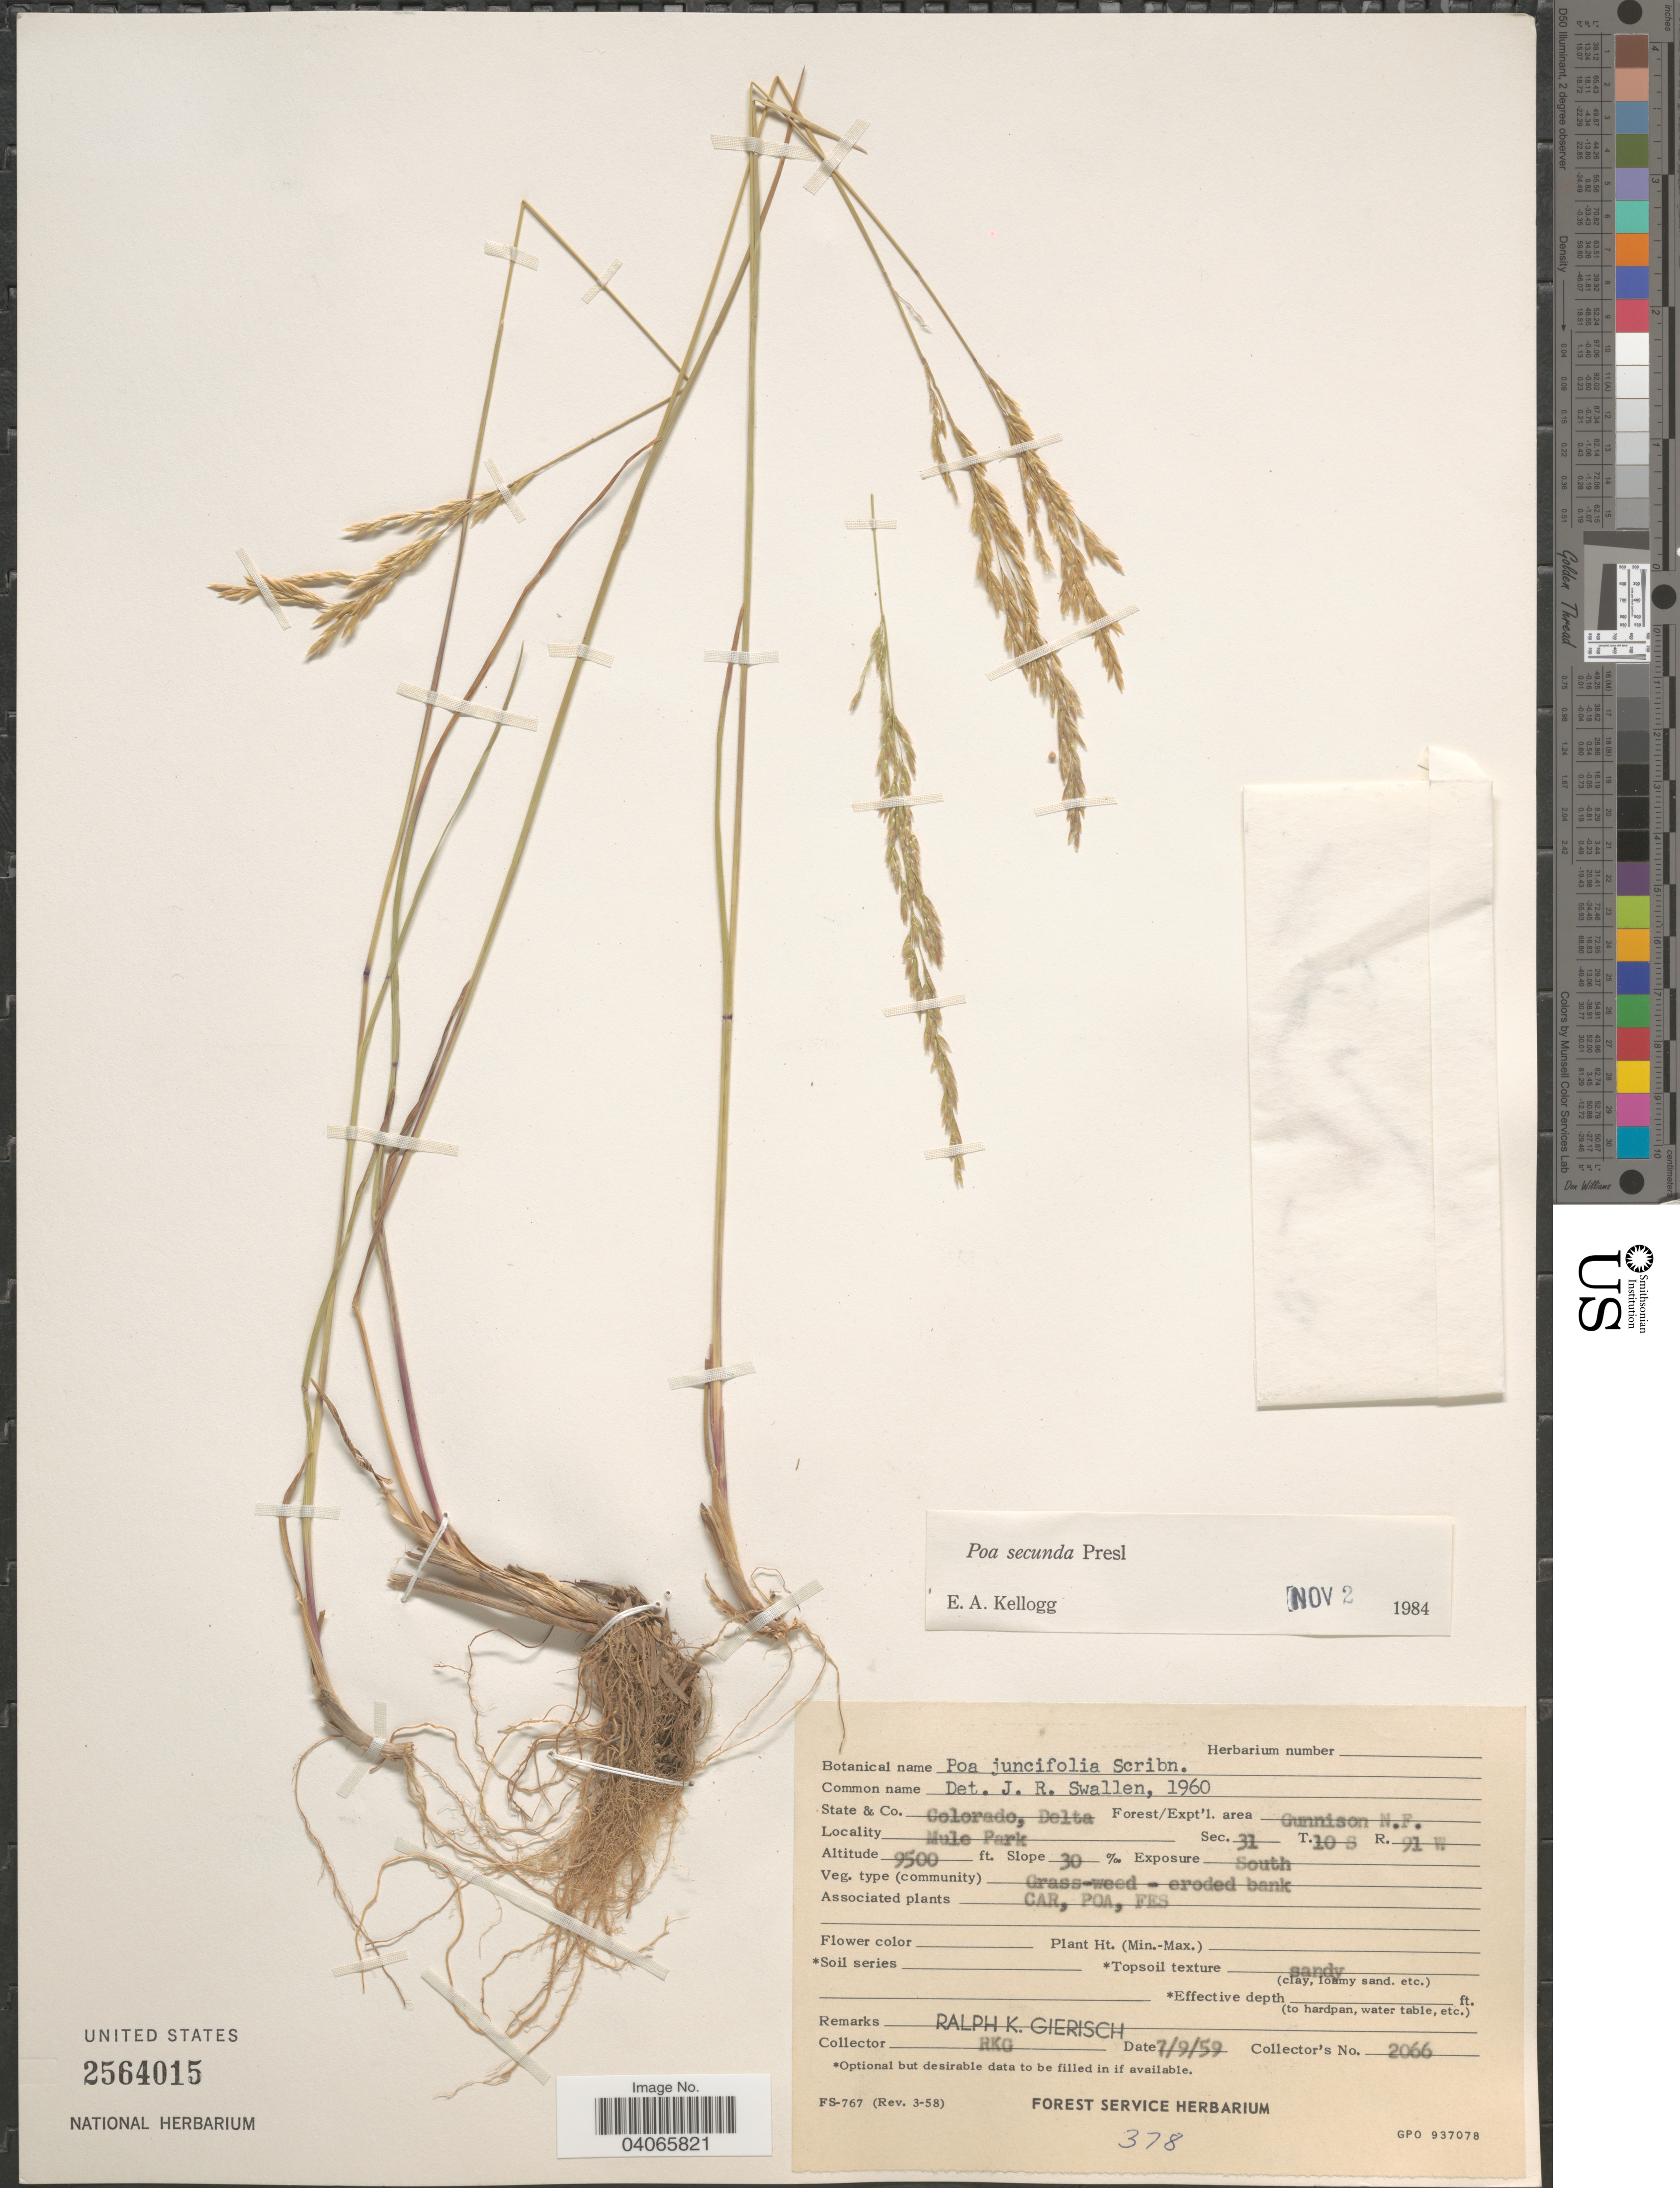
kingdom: Plantae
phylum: Tracheophyta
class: Liliopsida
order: Poales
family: Poaceae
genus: Poa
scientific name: Poa secunda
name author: J. Presl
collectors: R. Gierisch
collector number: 2066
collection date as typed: Transcribed d/m/y: 7/9/59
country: United States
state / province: Colorado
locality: Delta. Forest/Expt'l. area Gunnison N.F. Mule Park. Sec. 31 T.10S R.91W. Exposure South.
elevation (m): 2896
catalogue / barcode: US 2564015